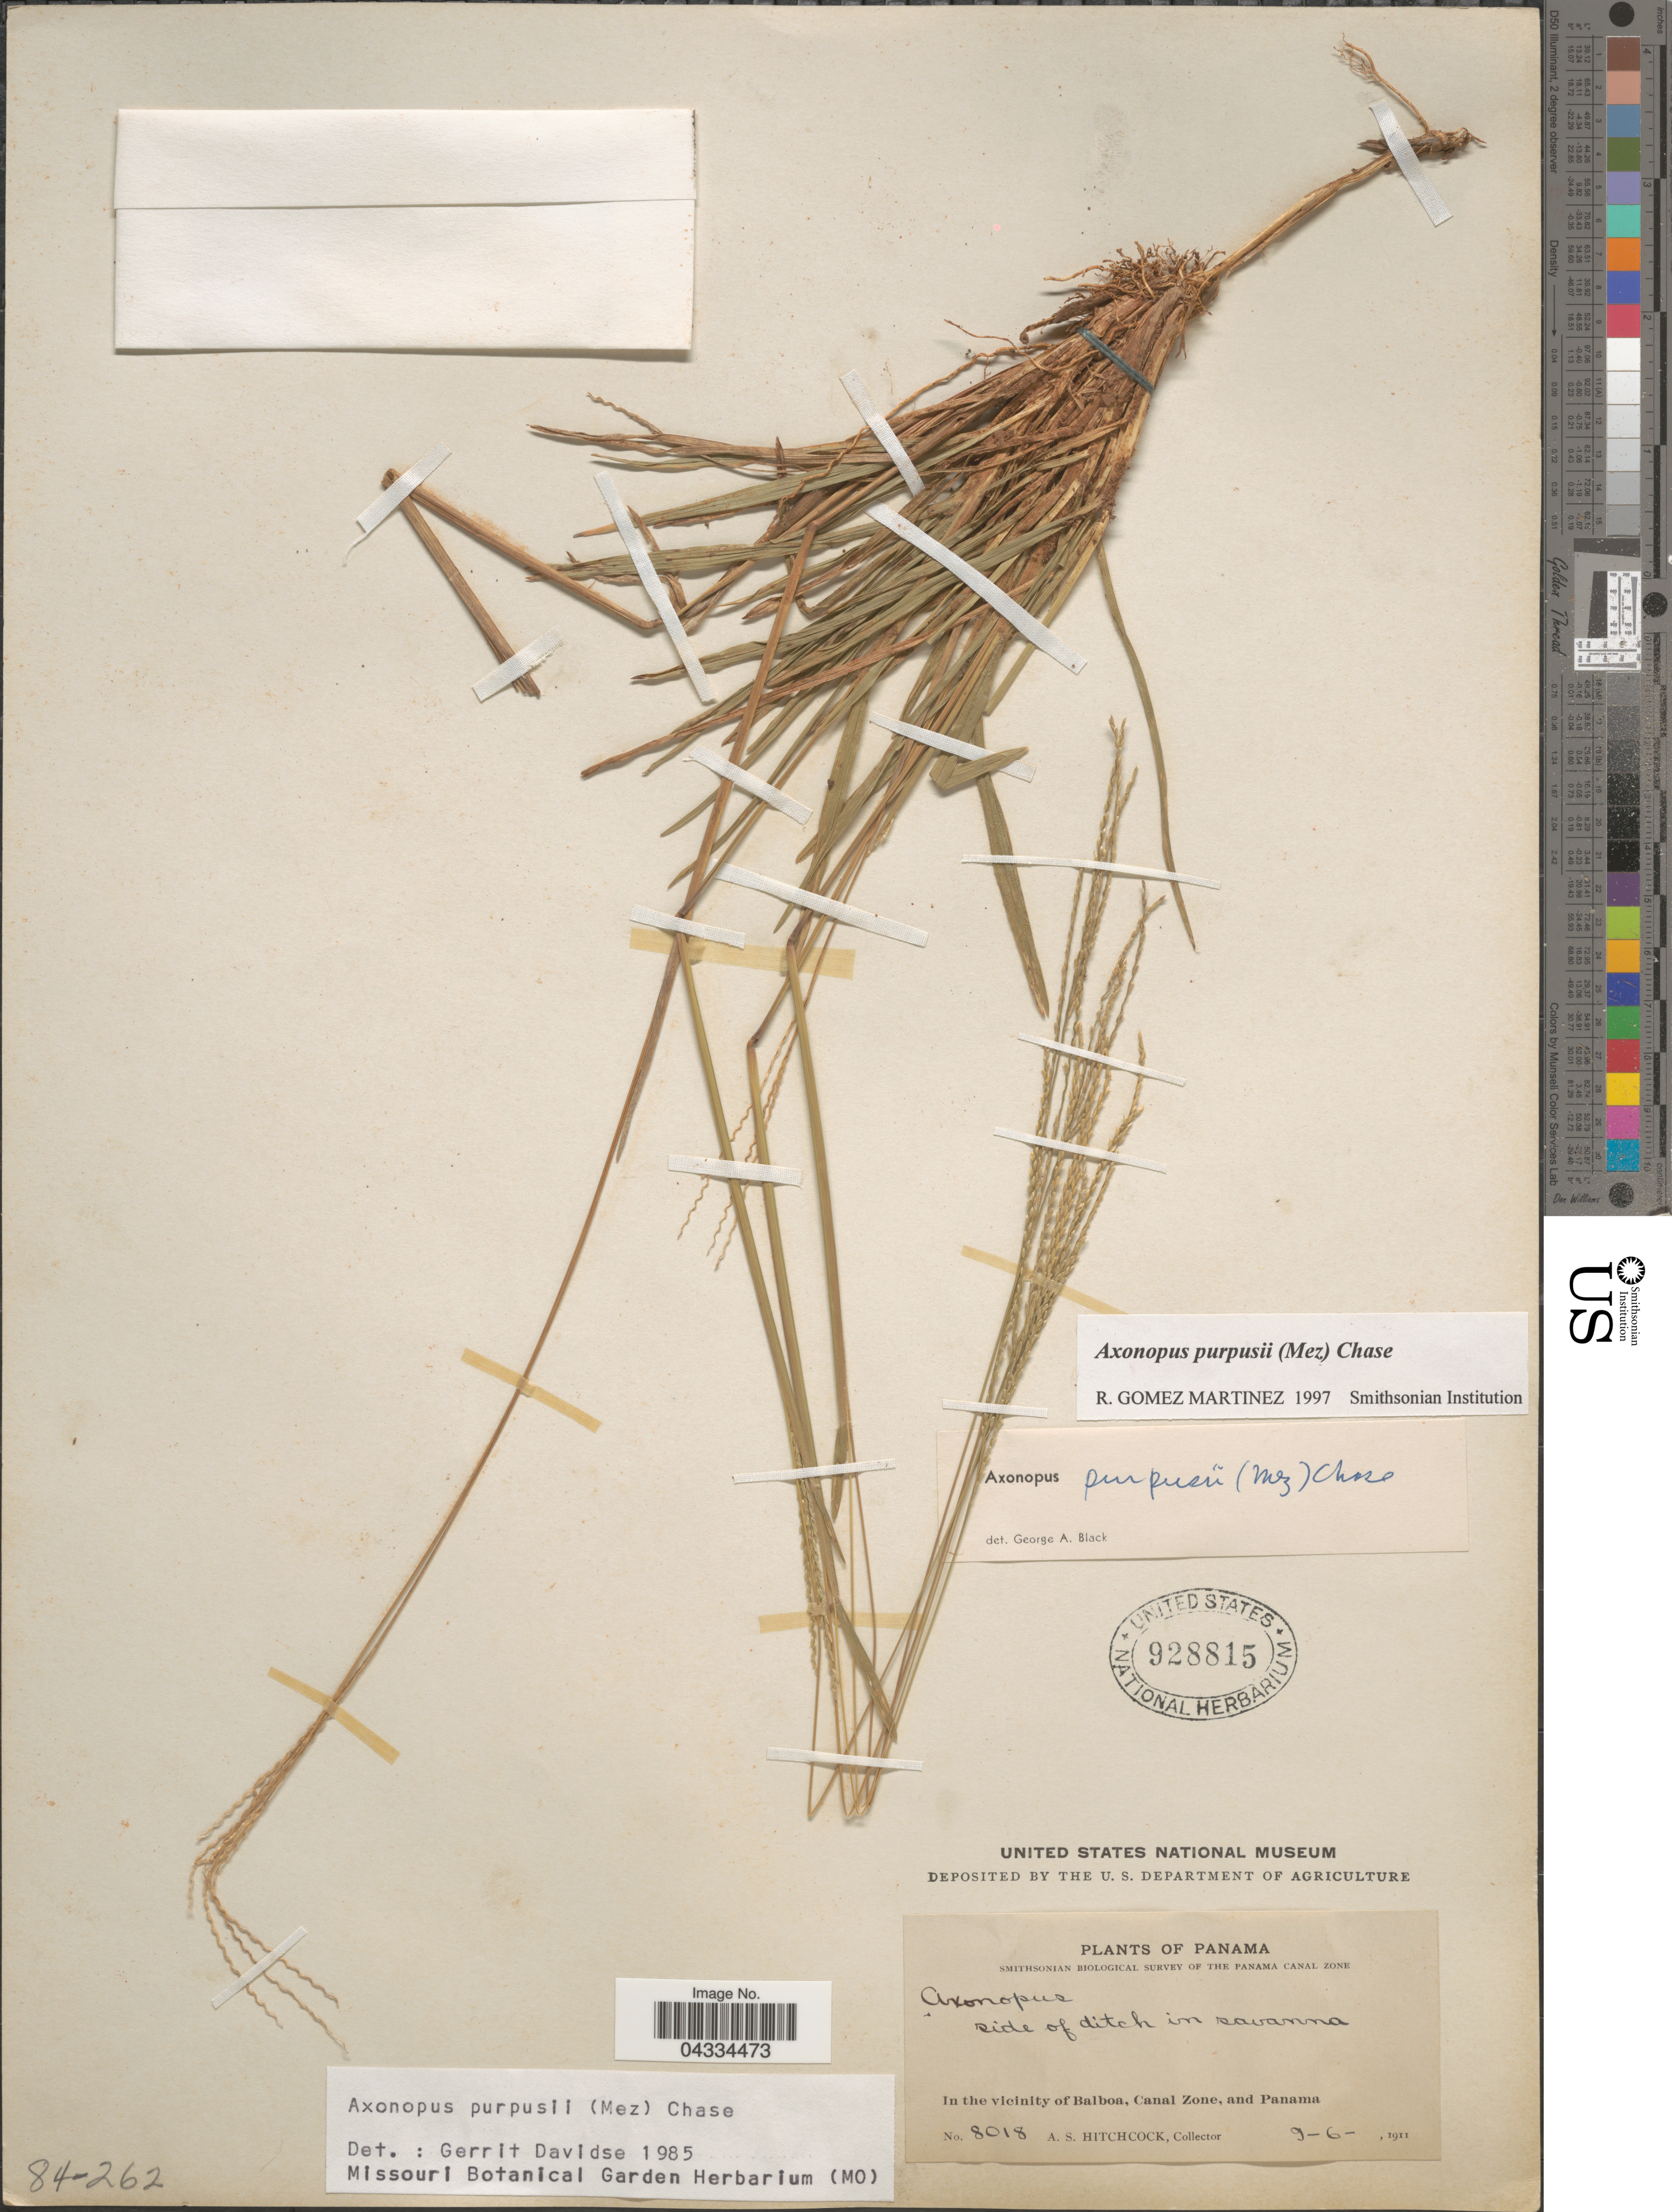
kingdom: Plantae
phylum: Tracheophyta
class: Liliopsida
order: Poales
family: Poaceae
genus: Axonopus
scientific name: Axonopus purpusii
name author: (Mez) Chase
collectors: A. S. Hitchcock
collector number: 8018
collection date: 1911-06-09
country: Panama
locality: Smithsonian Biological Survey of the Panama Canal Zone. In the vicinity of Balboa, Canal Zone, and Panama.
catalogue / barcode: US 928815